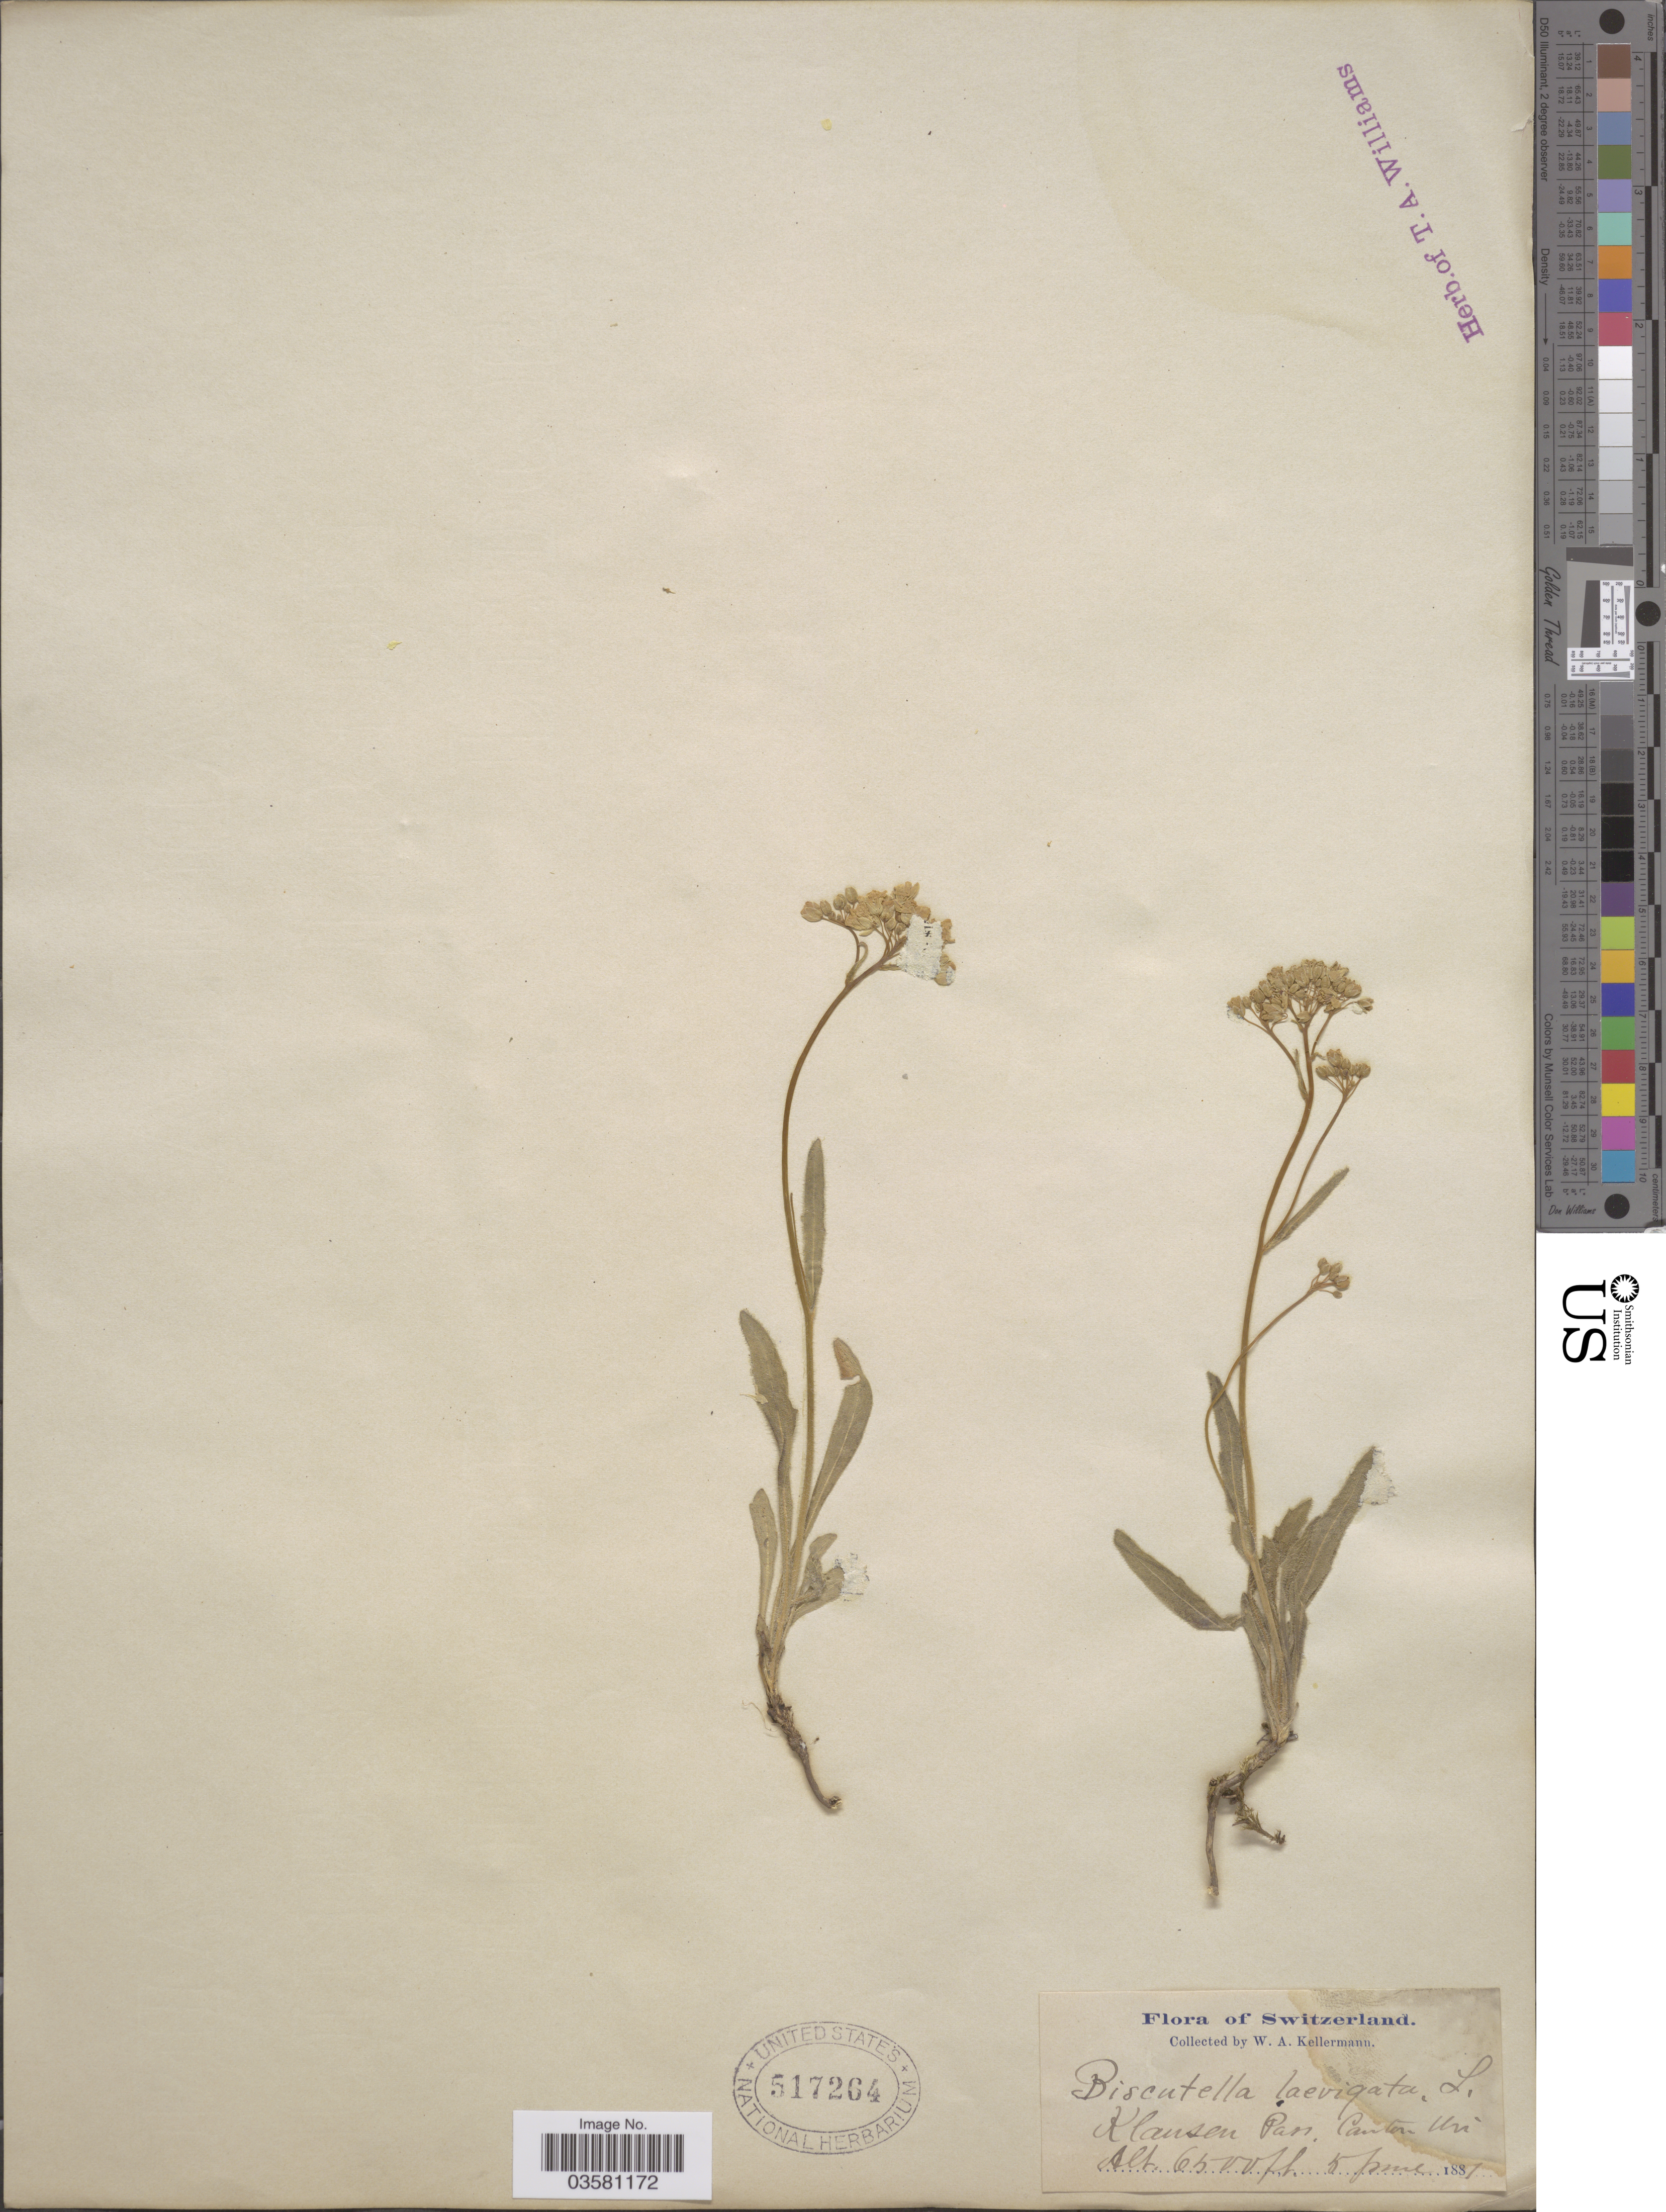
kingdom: Plantae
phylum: Tracheophyta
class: Magnoliopsida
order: Brassicales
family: Brassicaceae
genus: Biscutella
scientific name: Biscutella laevigata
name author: L.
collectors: W. Kellerman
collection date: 1881-06-05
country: Switzerland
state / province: Uri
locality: Klausen Pass, Canton Uri.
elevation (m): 1981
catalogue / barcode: US 517264